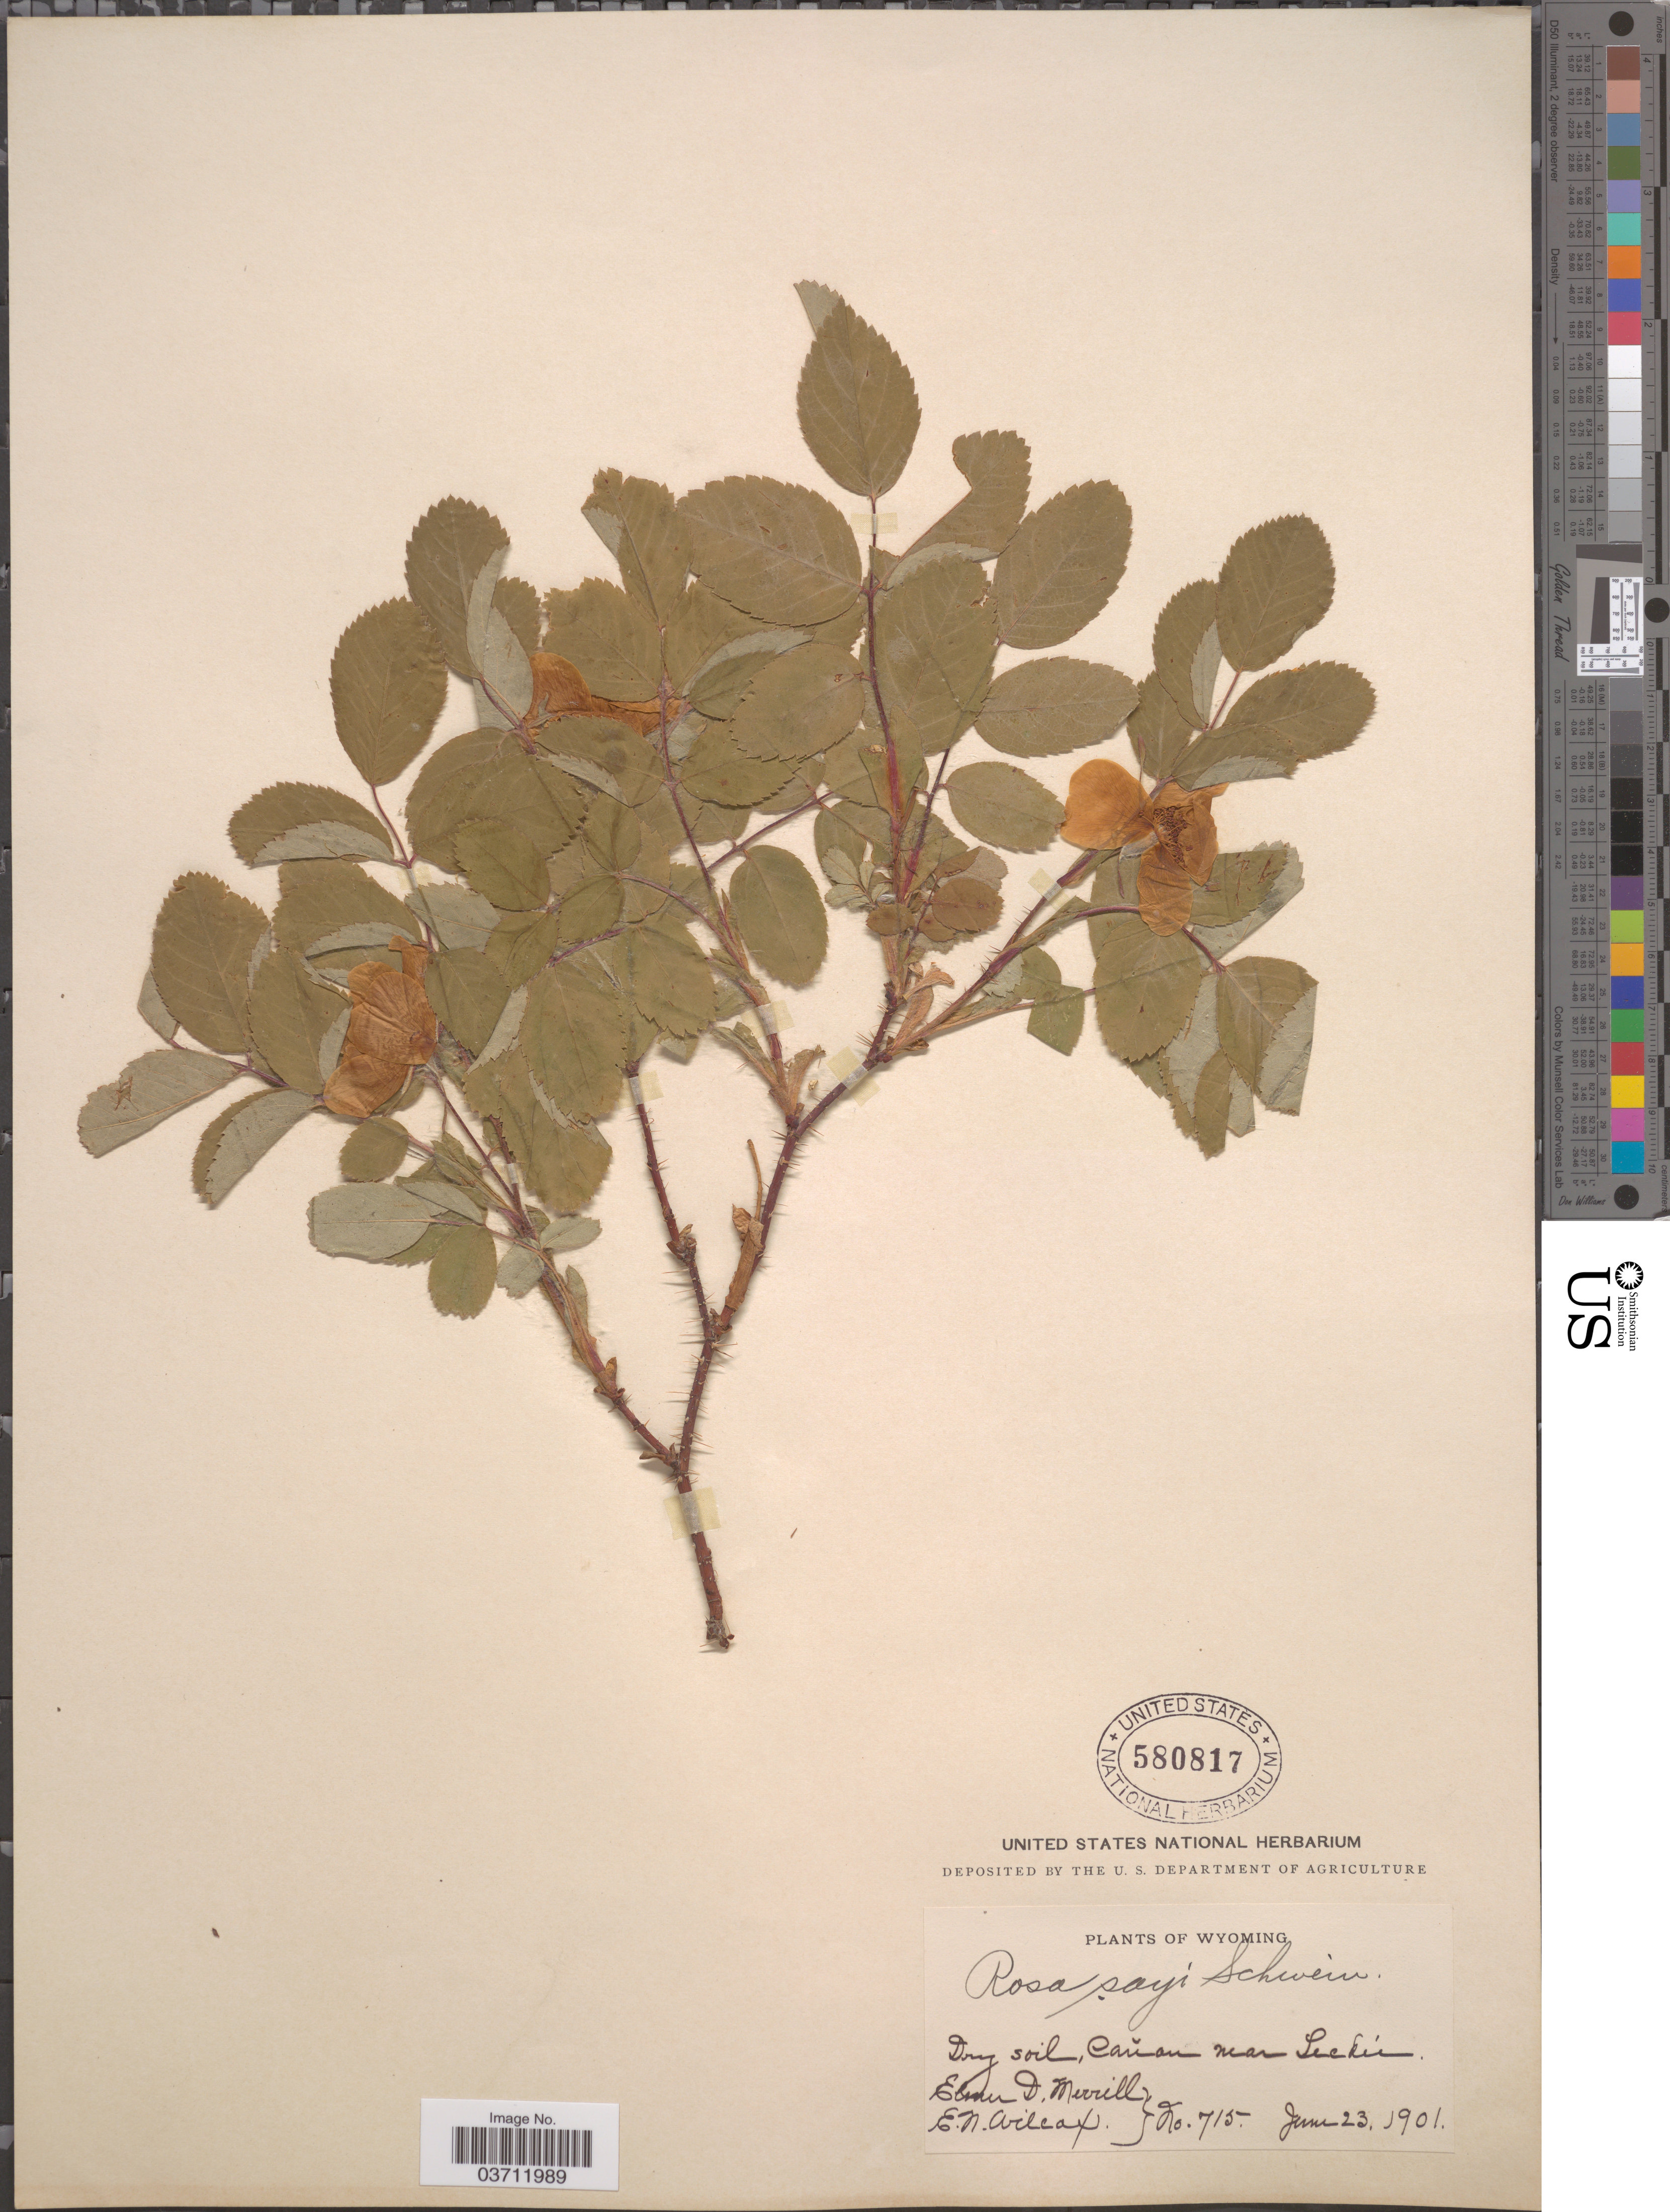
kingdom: Plantae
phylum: Tracheophyta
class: Magnoliopsida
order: Rosales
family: Rosaceae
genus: Rosa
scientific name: Rosa sayi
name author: Schwein.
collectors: E. D. Merrill & E. Wilcox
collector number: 715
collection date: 1901-06-23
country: United States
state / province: Wyoming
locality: Cañon near Leckie.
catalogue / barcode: US 580817